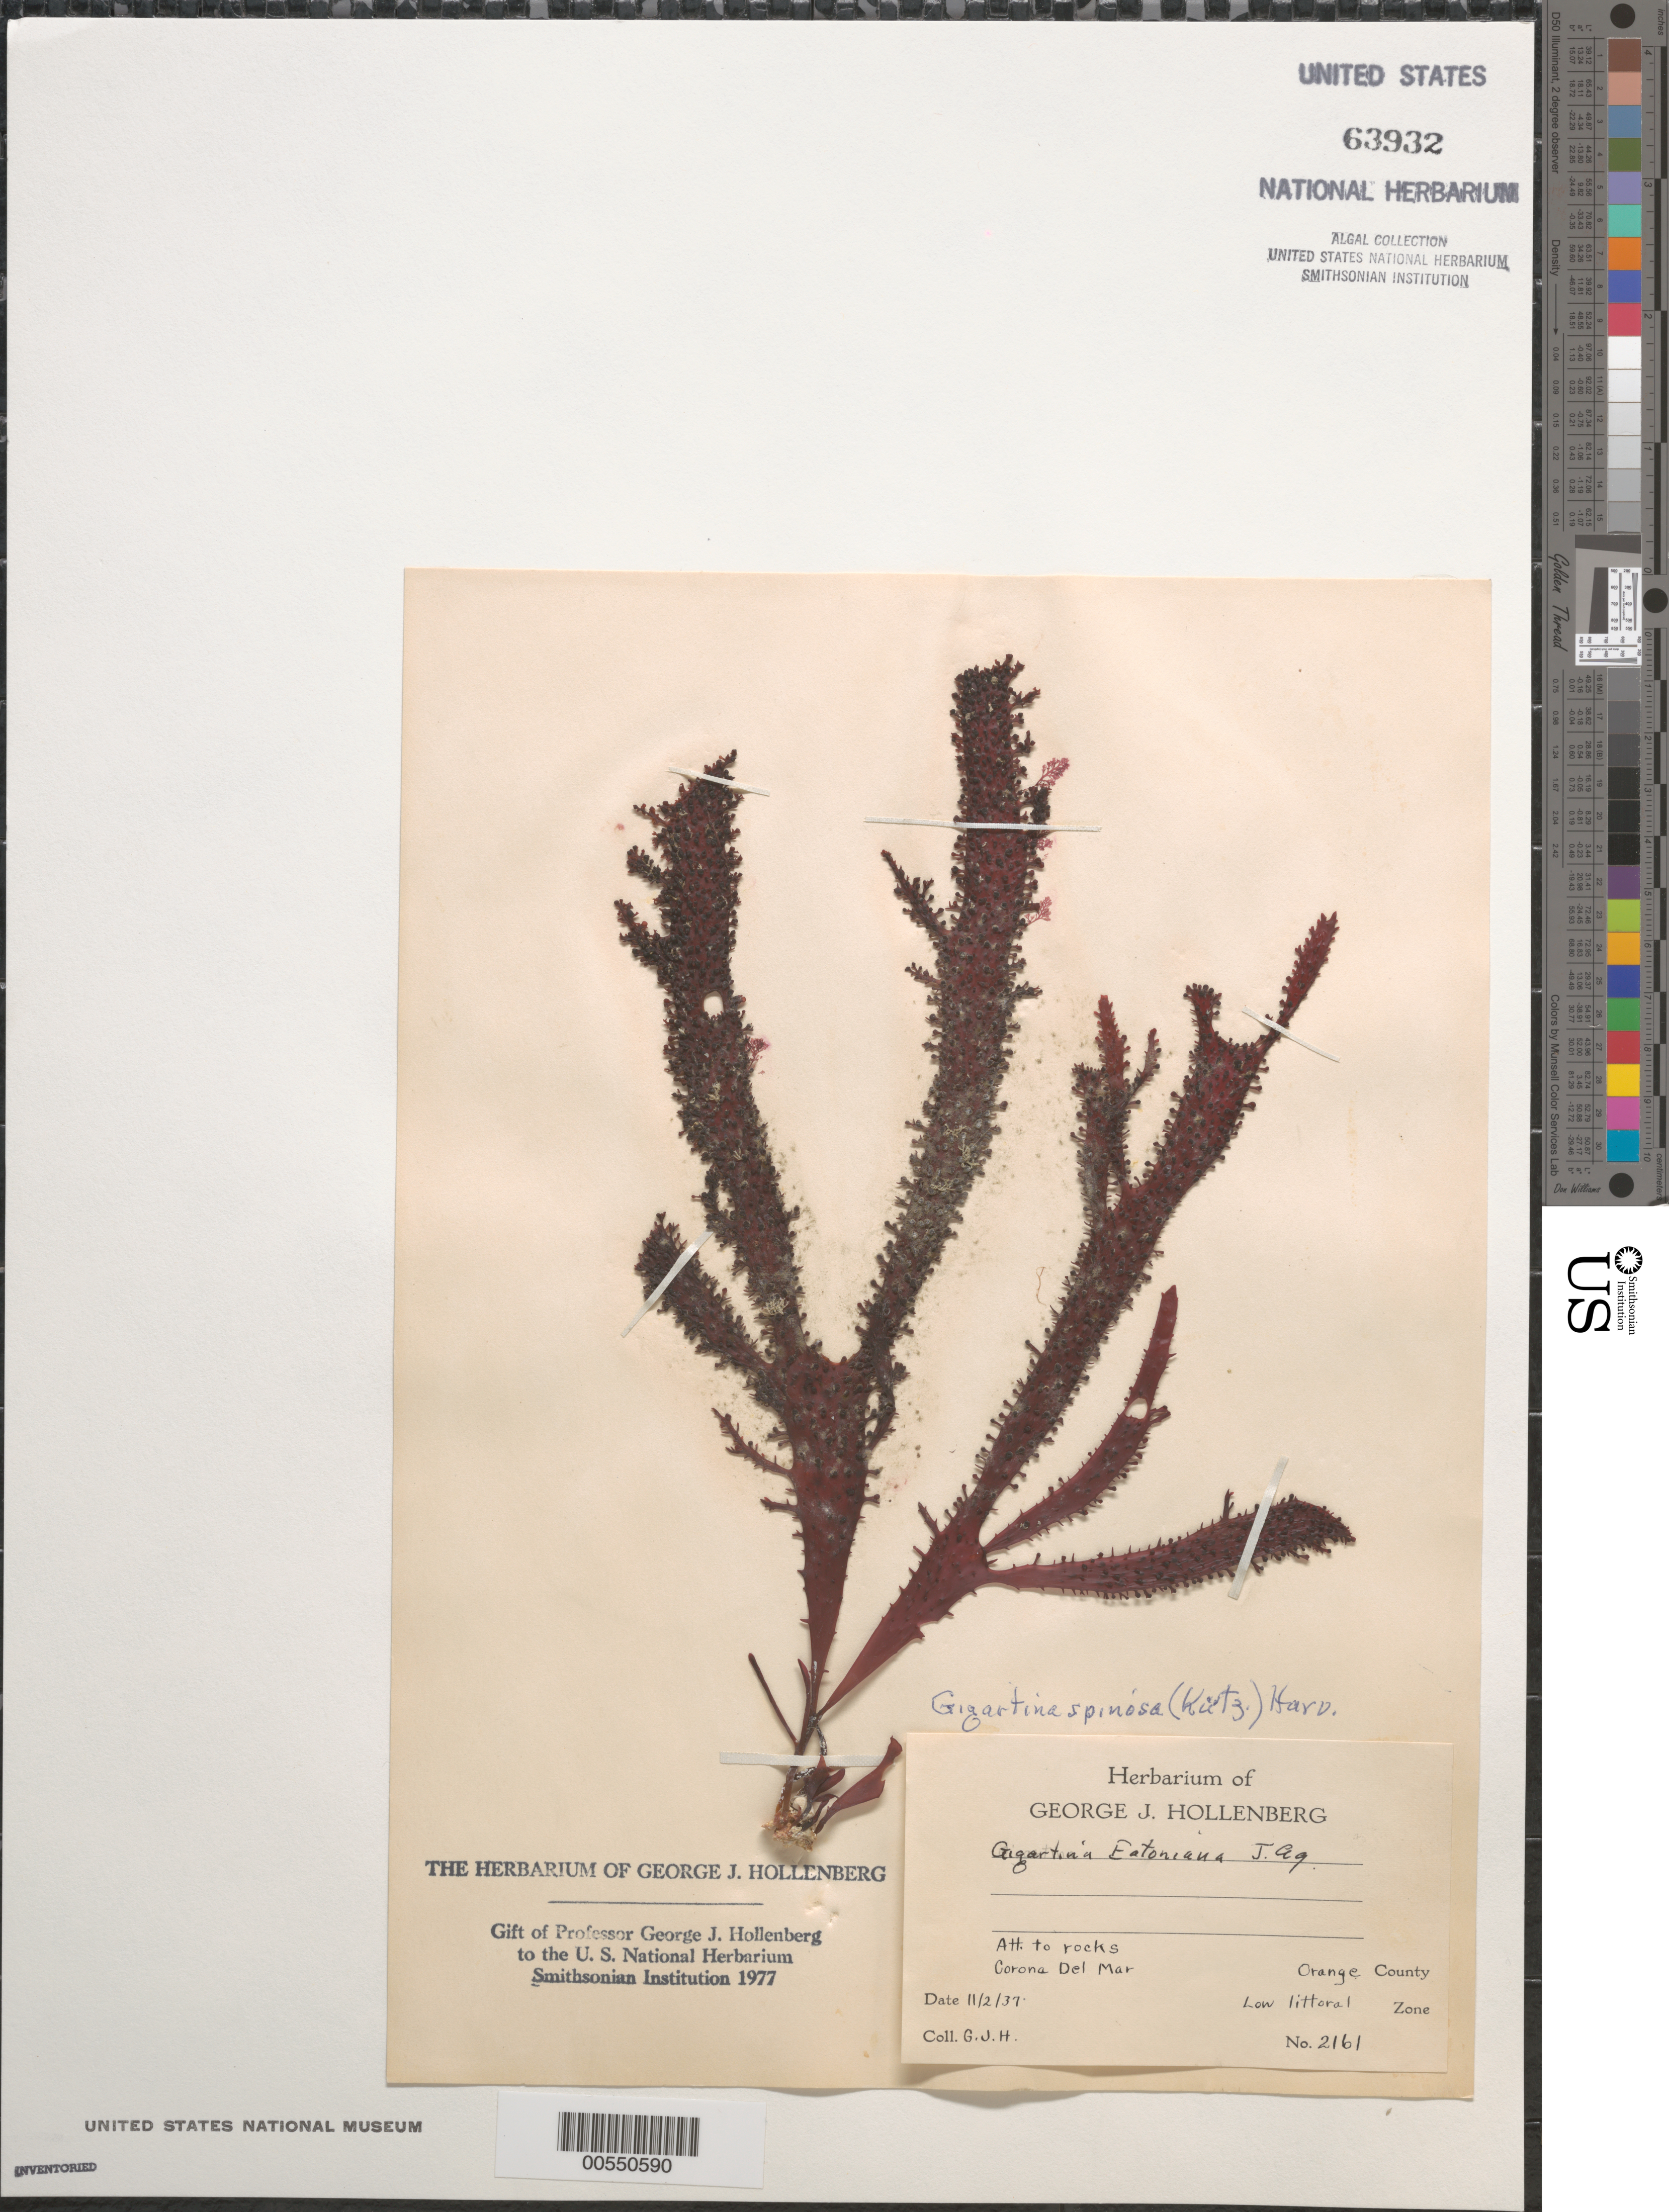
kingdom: Plantae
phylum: Rhodophyta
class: Florideophyceae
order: Gigartinales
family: Gigartinaceae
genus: Chondracanthus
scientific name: Chondracanthus spinosus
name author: (Kütz.) Guiry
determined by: Algae name updating Project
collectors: G. Hollenberg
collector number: GJH 2161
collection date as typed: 02 Nov 1937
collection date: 1937-11-02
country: United States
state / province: California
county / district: Orange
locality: Corona del Mar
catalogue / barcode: US 63932